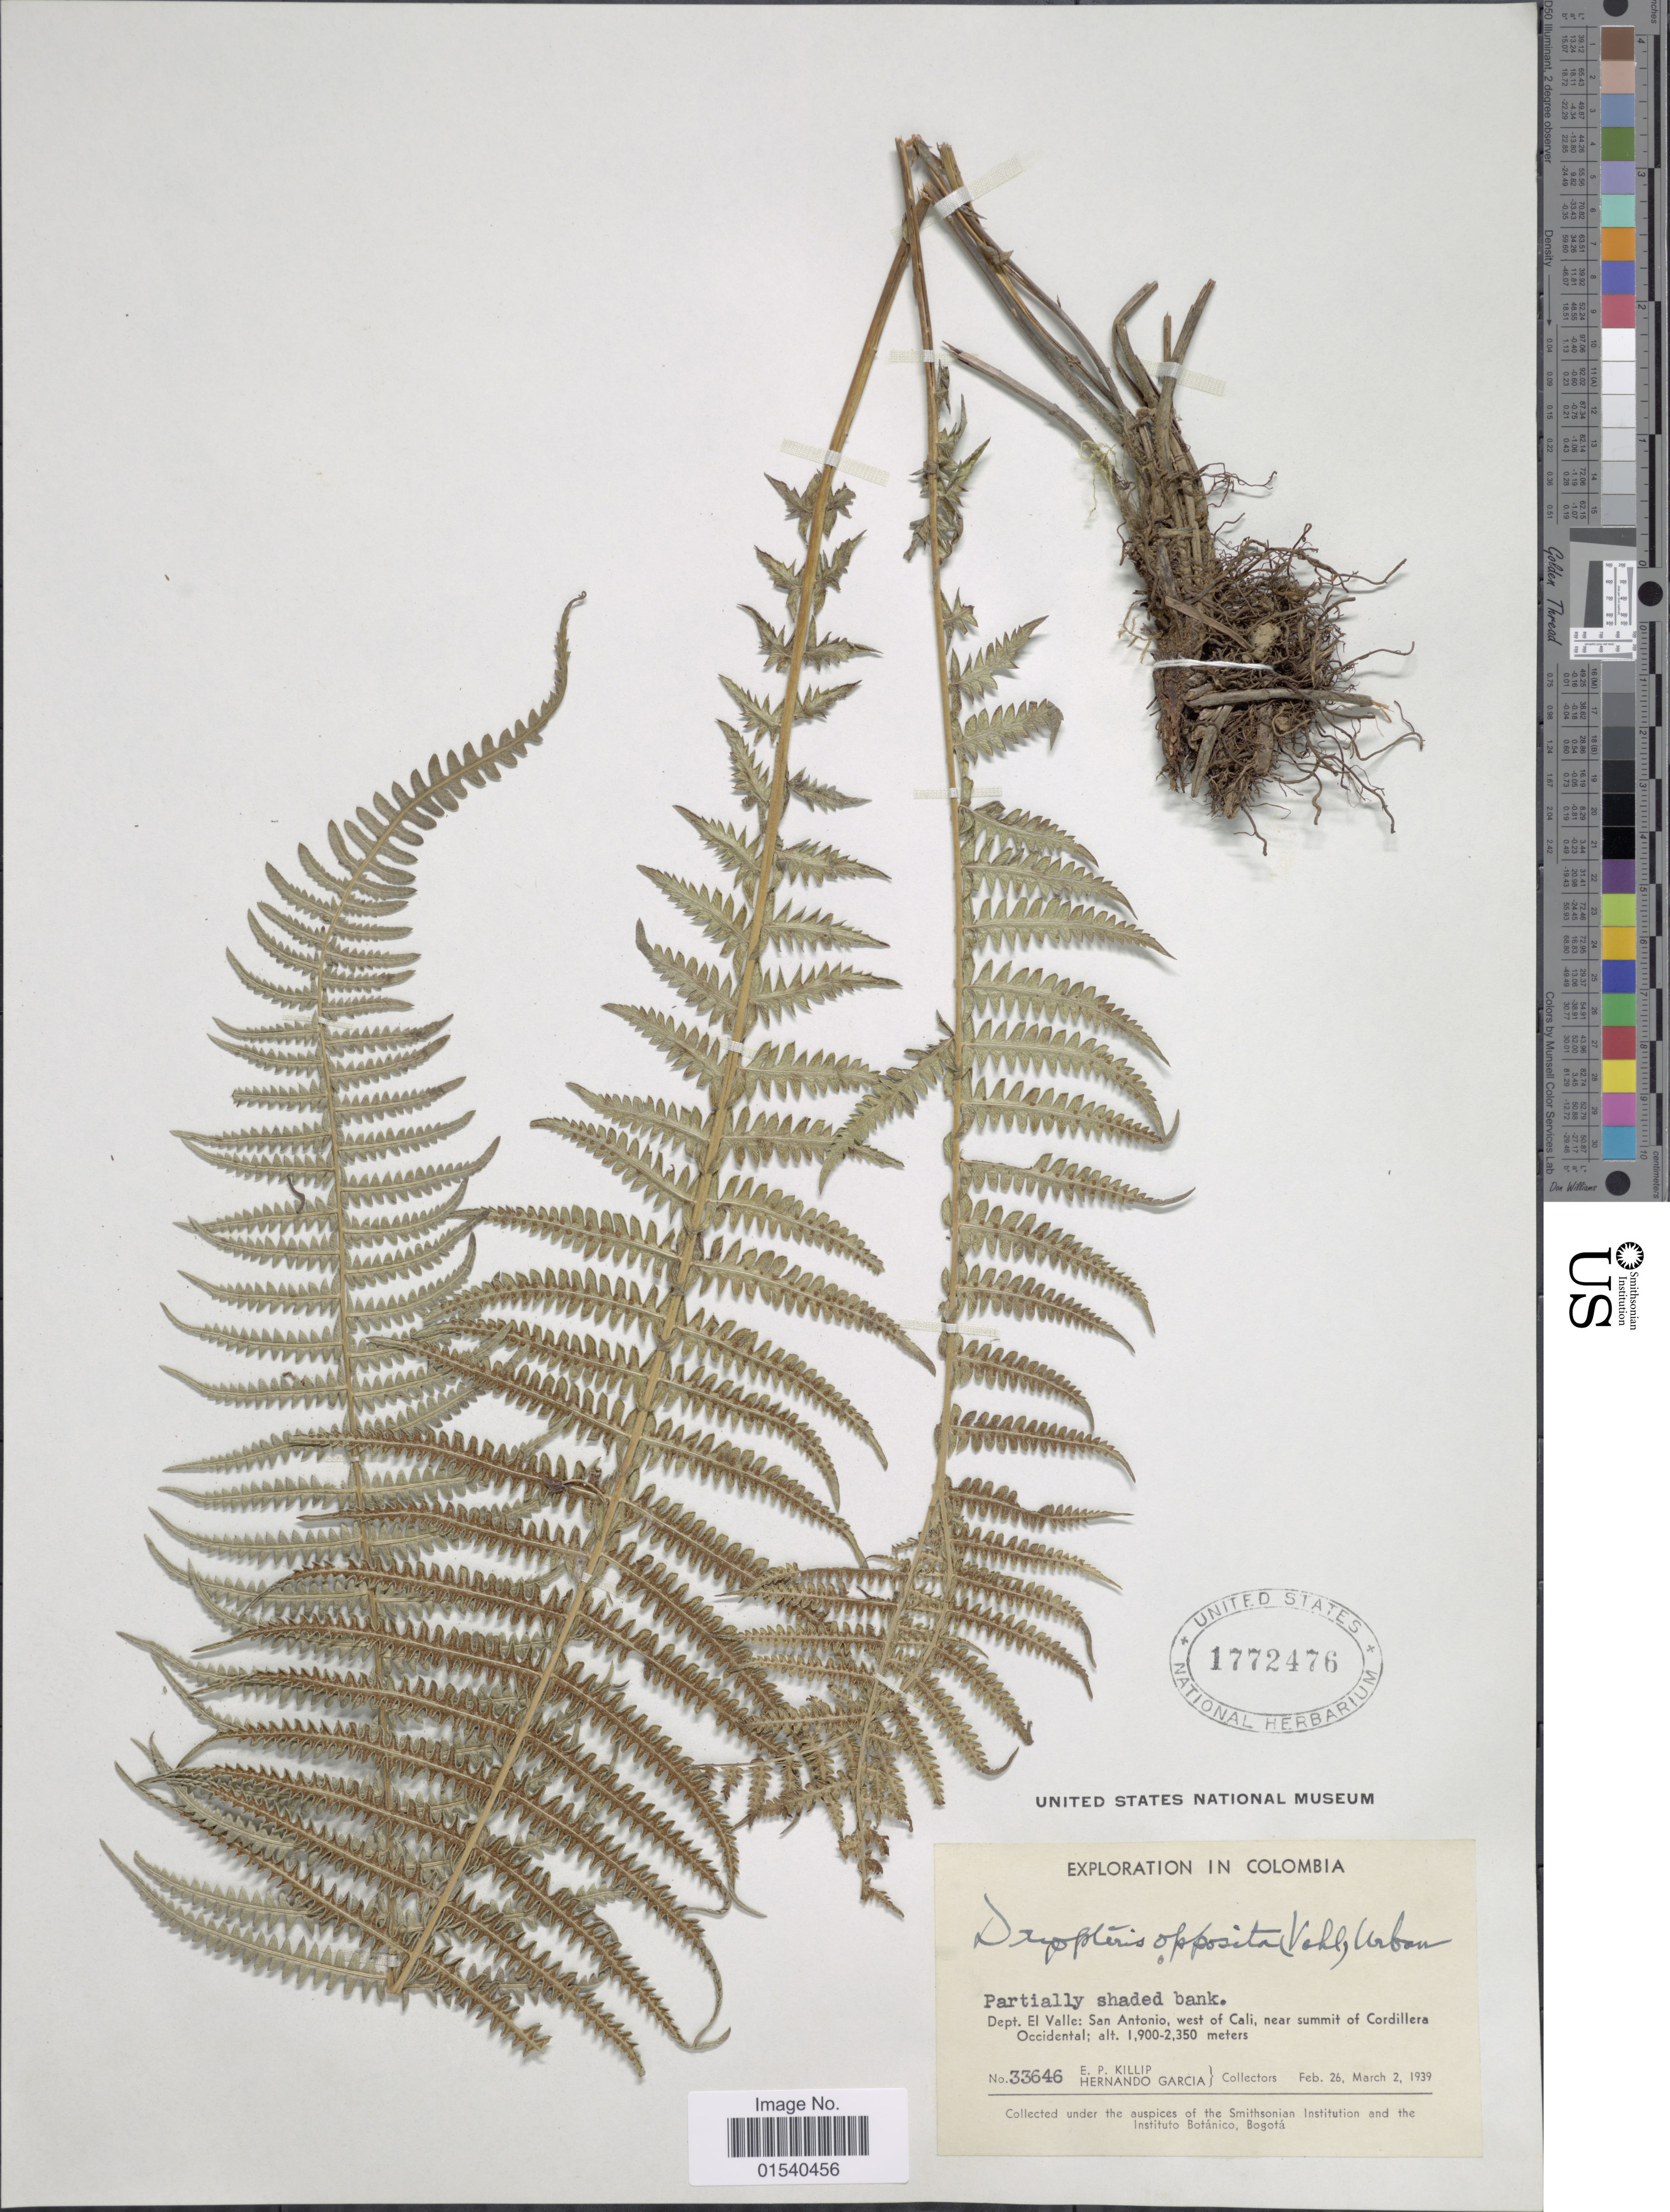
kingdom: Plantae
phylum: Tracheophyta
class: Polypodiopsida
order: Polypodiales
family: Thelypteridaceae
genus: Amauropelta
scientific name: Amauropelta opposita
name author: (Vahl) Pic. Serm.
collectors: E. P. Killip & H. Garcia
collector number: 33646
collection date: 1939-02-26/1939-03-02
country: Colombia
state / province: Valle del Cauca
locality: Dept. El Valle: San Antonio, west of Cali, near summit of Cordillera Occidental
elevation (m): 1900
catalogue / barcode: US 1772476